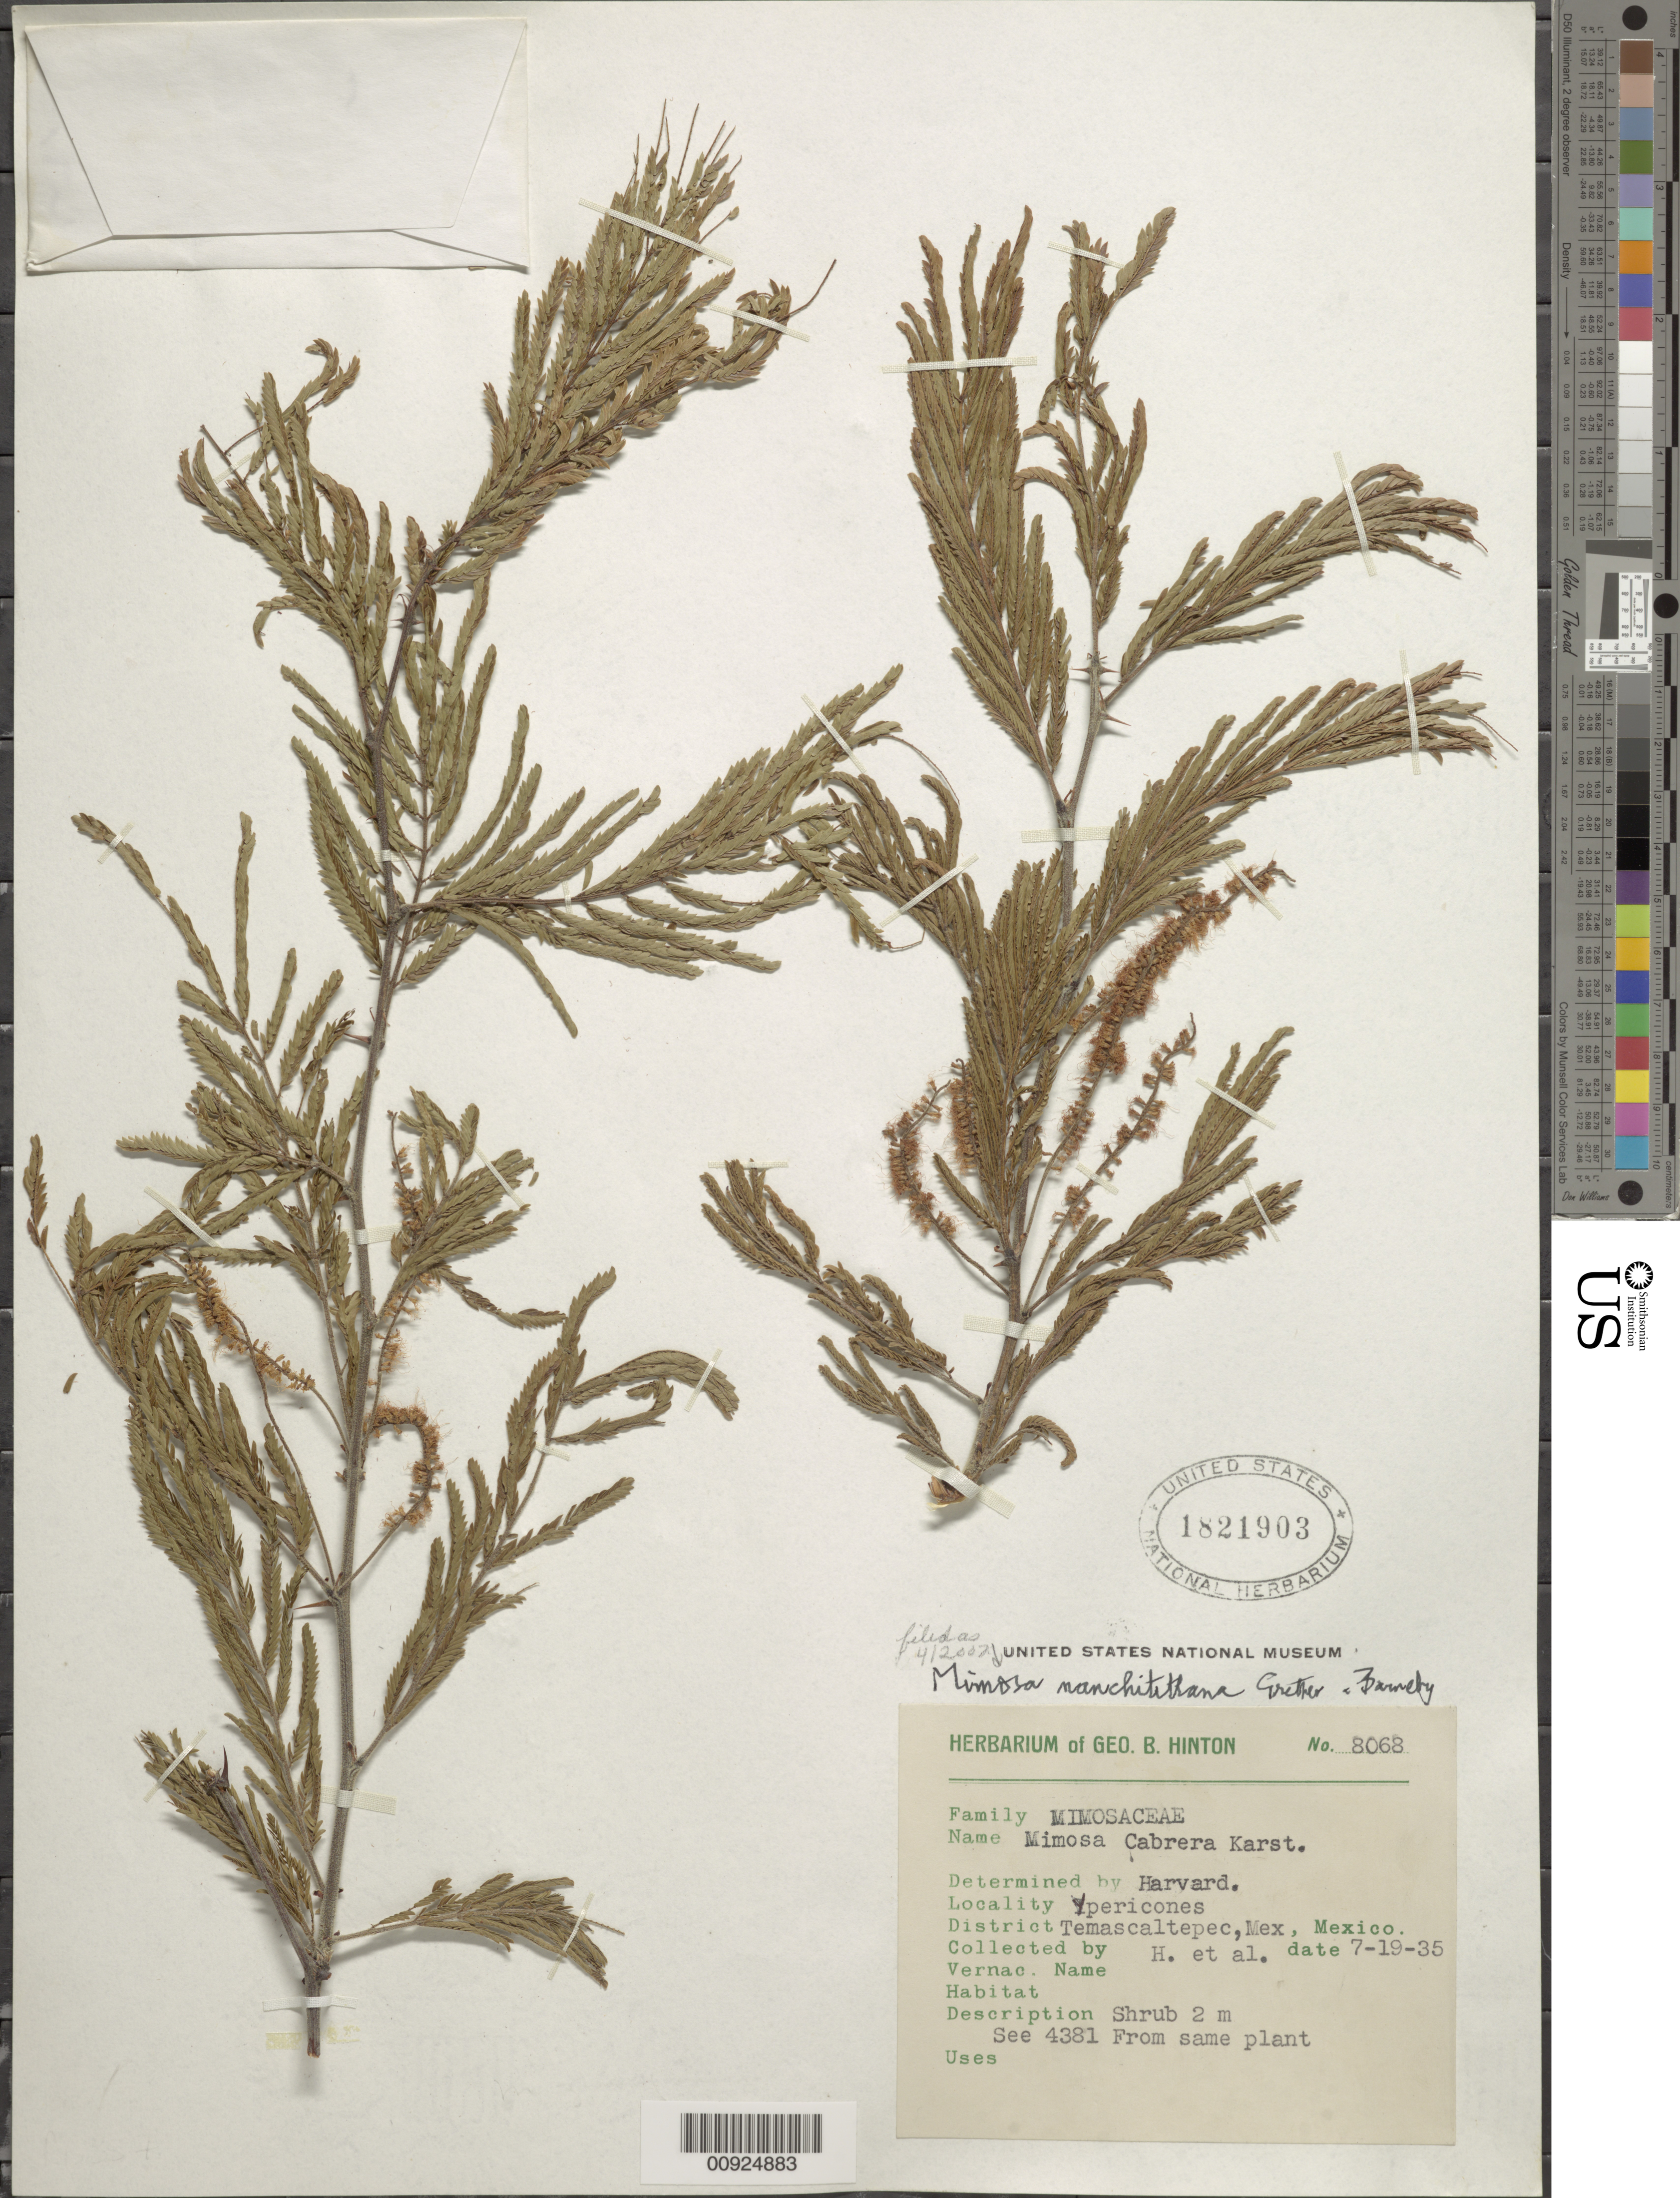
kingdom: Plantae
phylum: Tracheophyta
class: Magnoliopsida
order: Fabales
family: Fabaceae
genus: Mimosa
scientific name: Mimosa nanchititlana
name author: R. Grether & Barneby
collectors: G. B. Hinton & et al.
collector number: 8068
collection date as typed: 19 Jul 1935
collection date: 1935-07-19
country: Mexico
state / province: México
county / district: Temascaltepec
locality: Ypericones, District Temascaltepec, State of Mexico.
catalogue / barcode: US 1821903